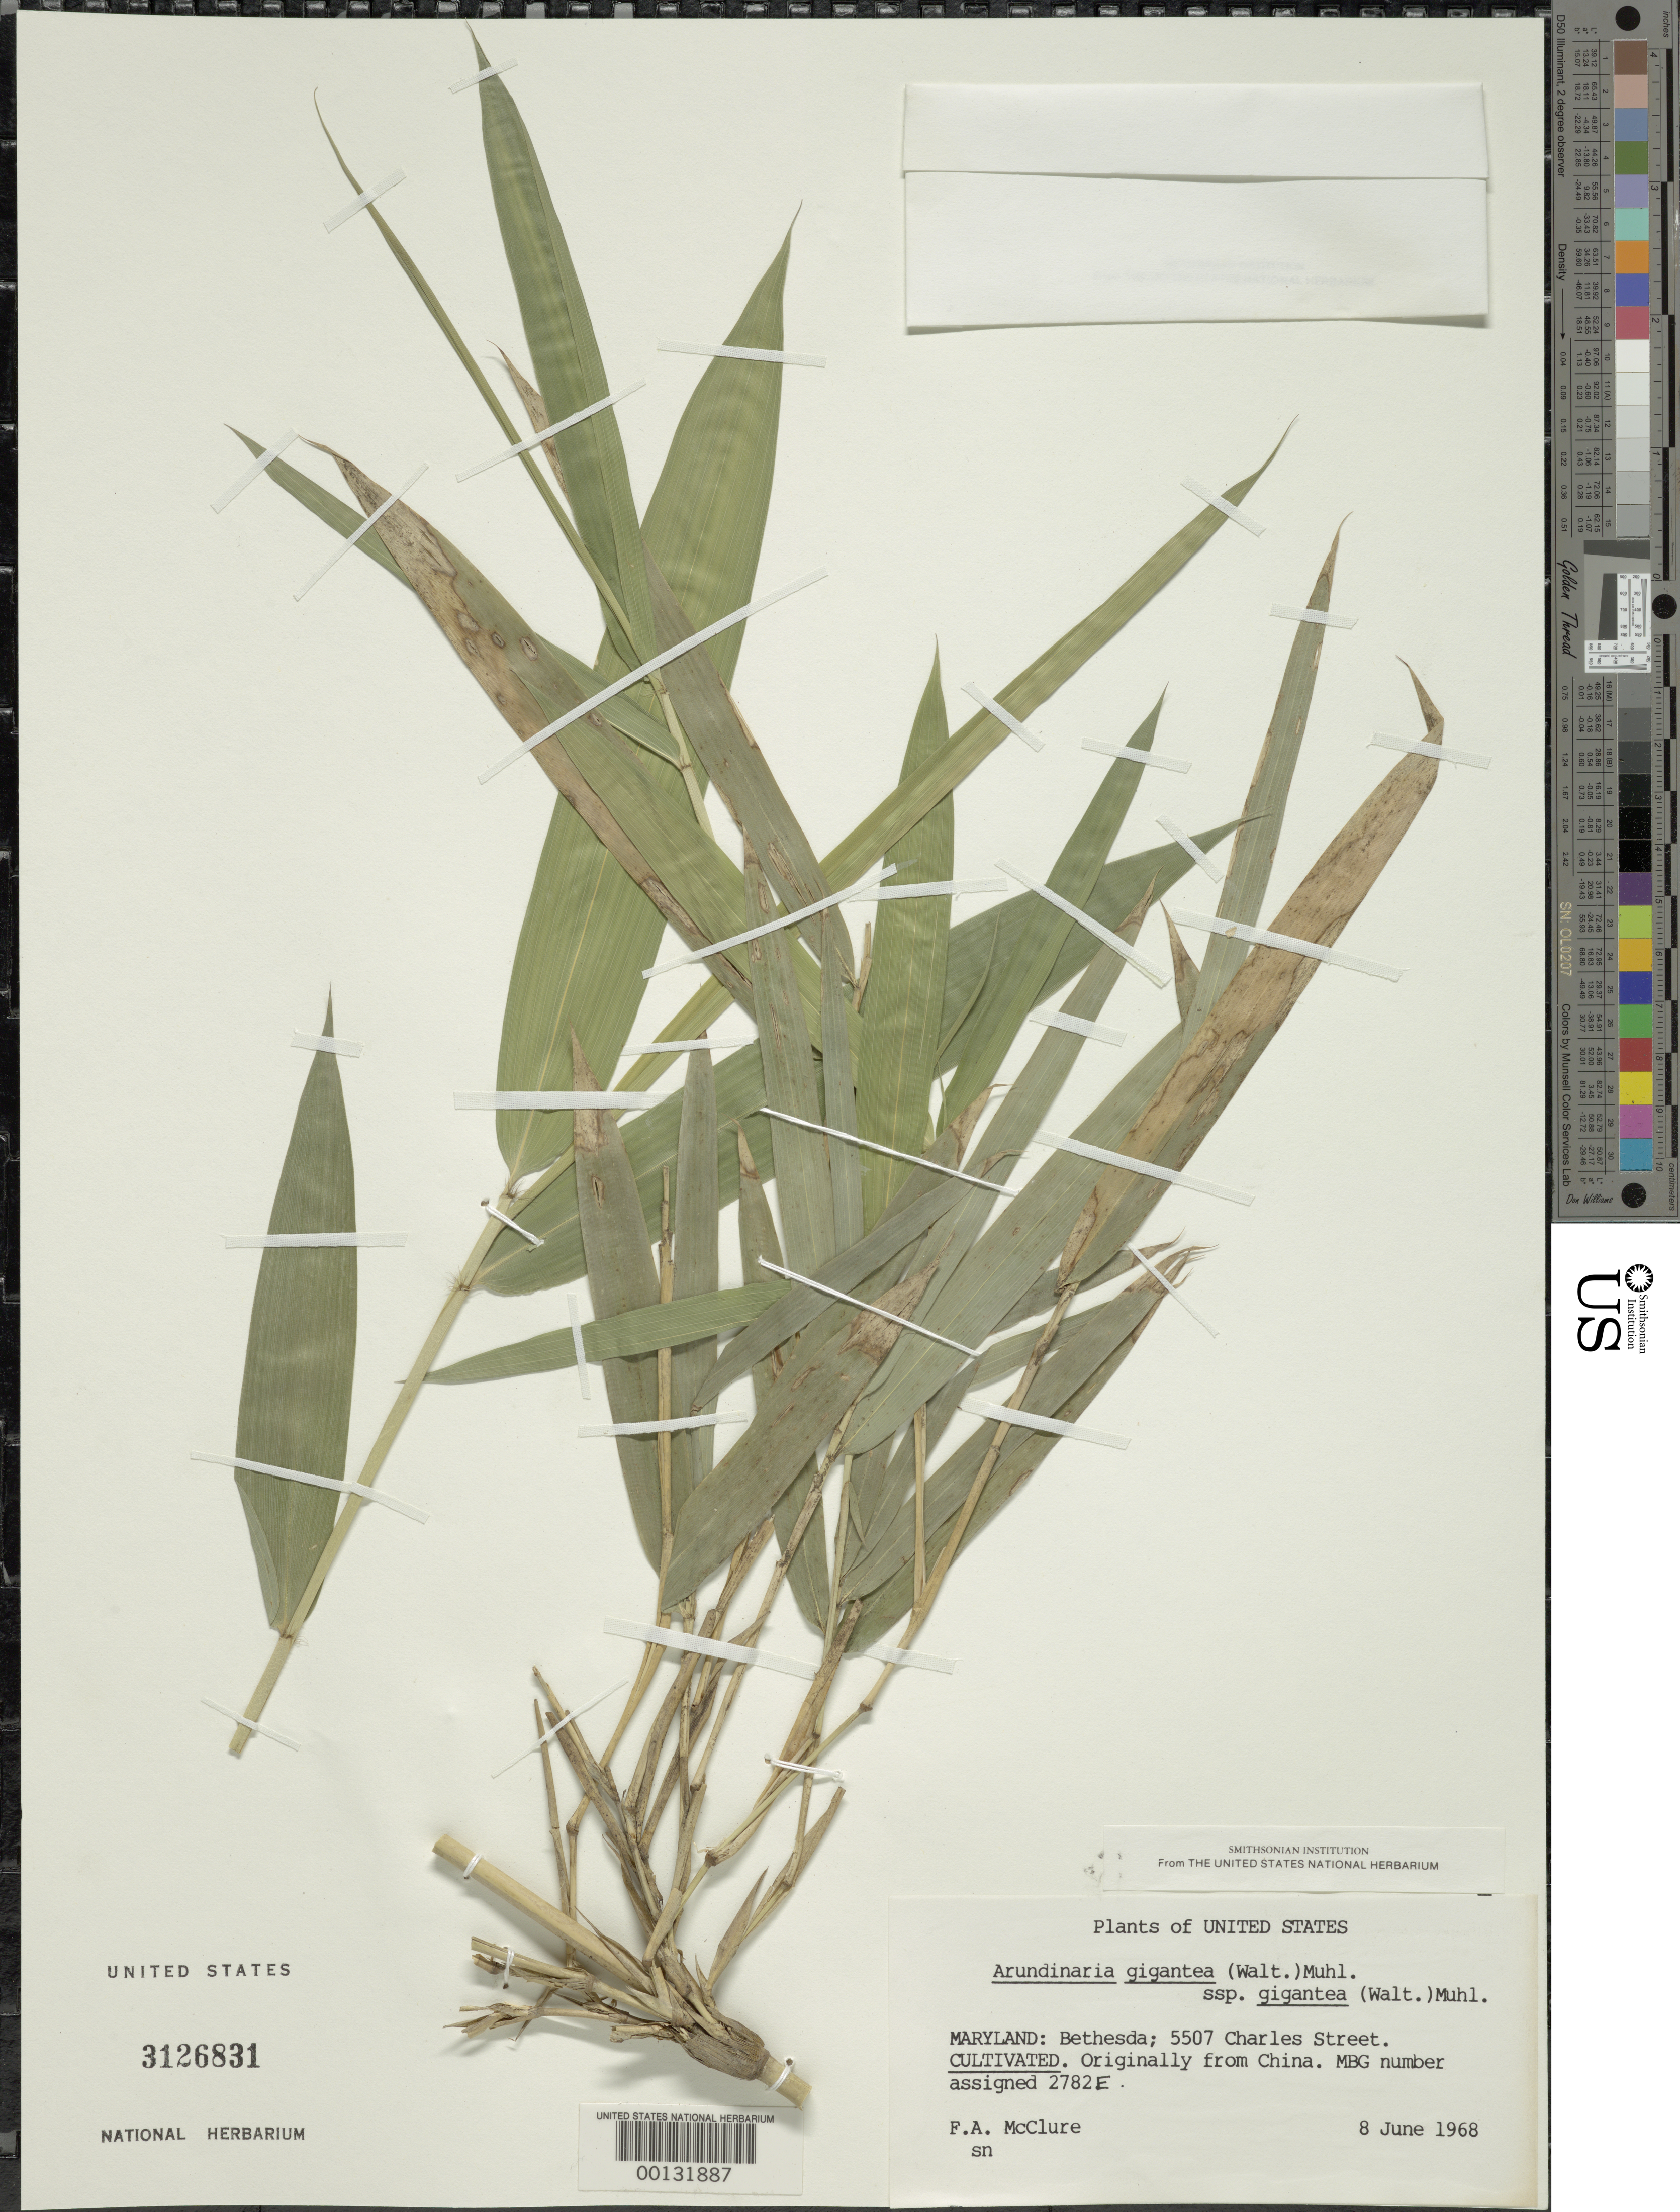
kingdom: Plantae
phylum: Tracheophyta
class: Liliopsida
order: Poales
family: Poaceae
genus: Arundinaria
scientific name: Arundinaria gigantea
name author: (Walter) Muhl.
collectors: F. A. McClure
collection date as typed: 08 Jun 1968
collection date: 1968-06-08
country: United States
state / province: Maryland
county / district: Montgomery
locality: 5507 Charles Street, Bethesda (McClure's garden)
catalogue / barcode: US 3126831